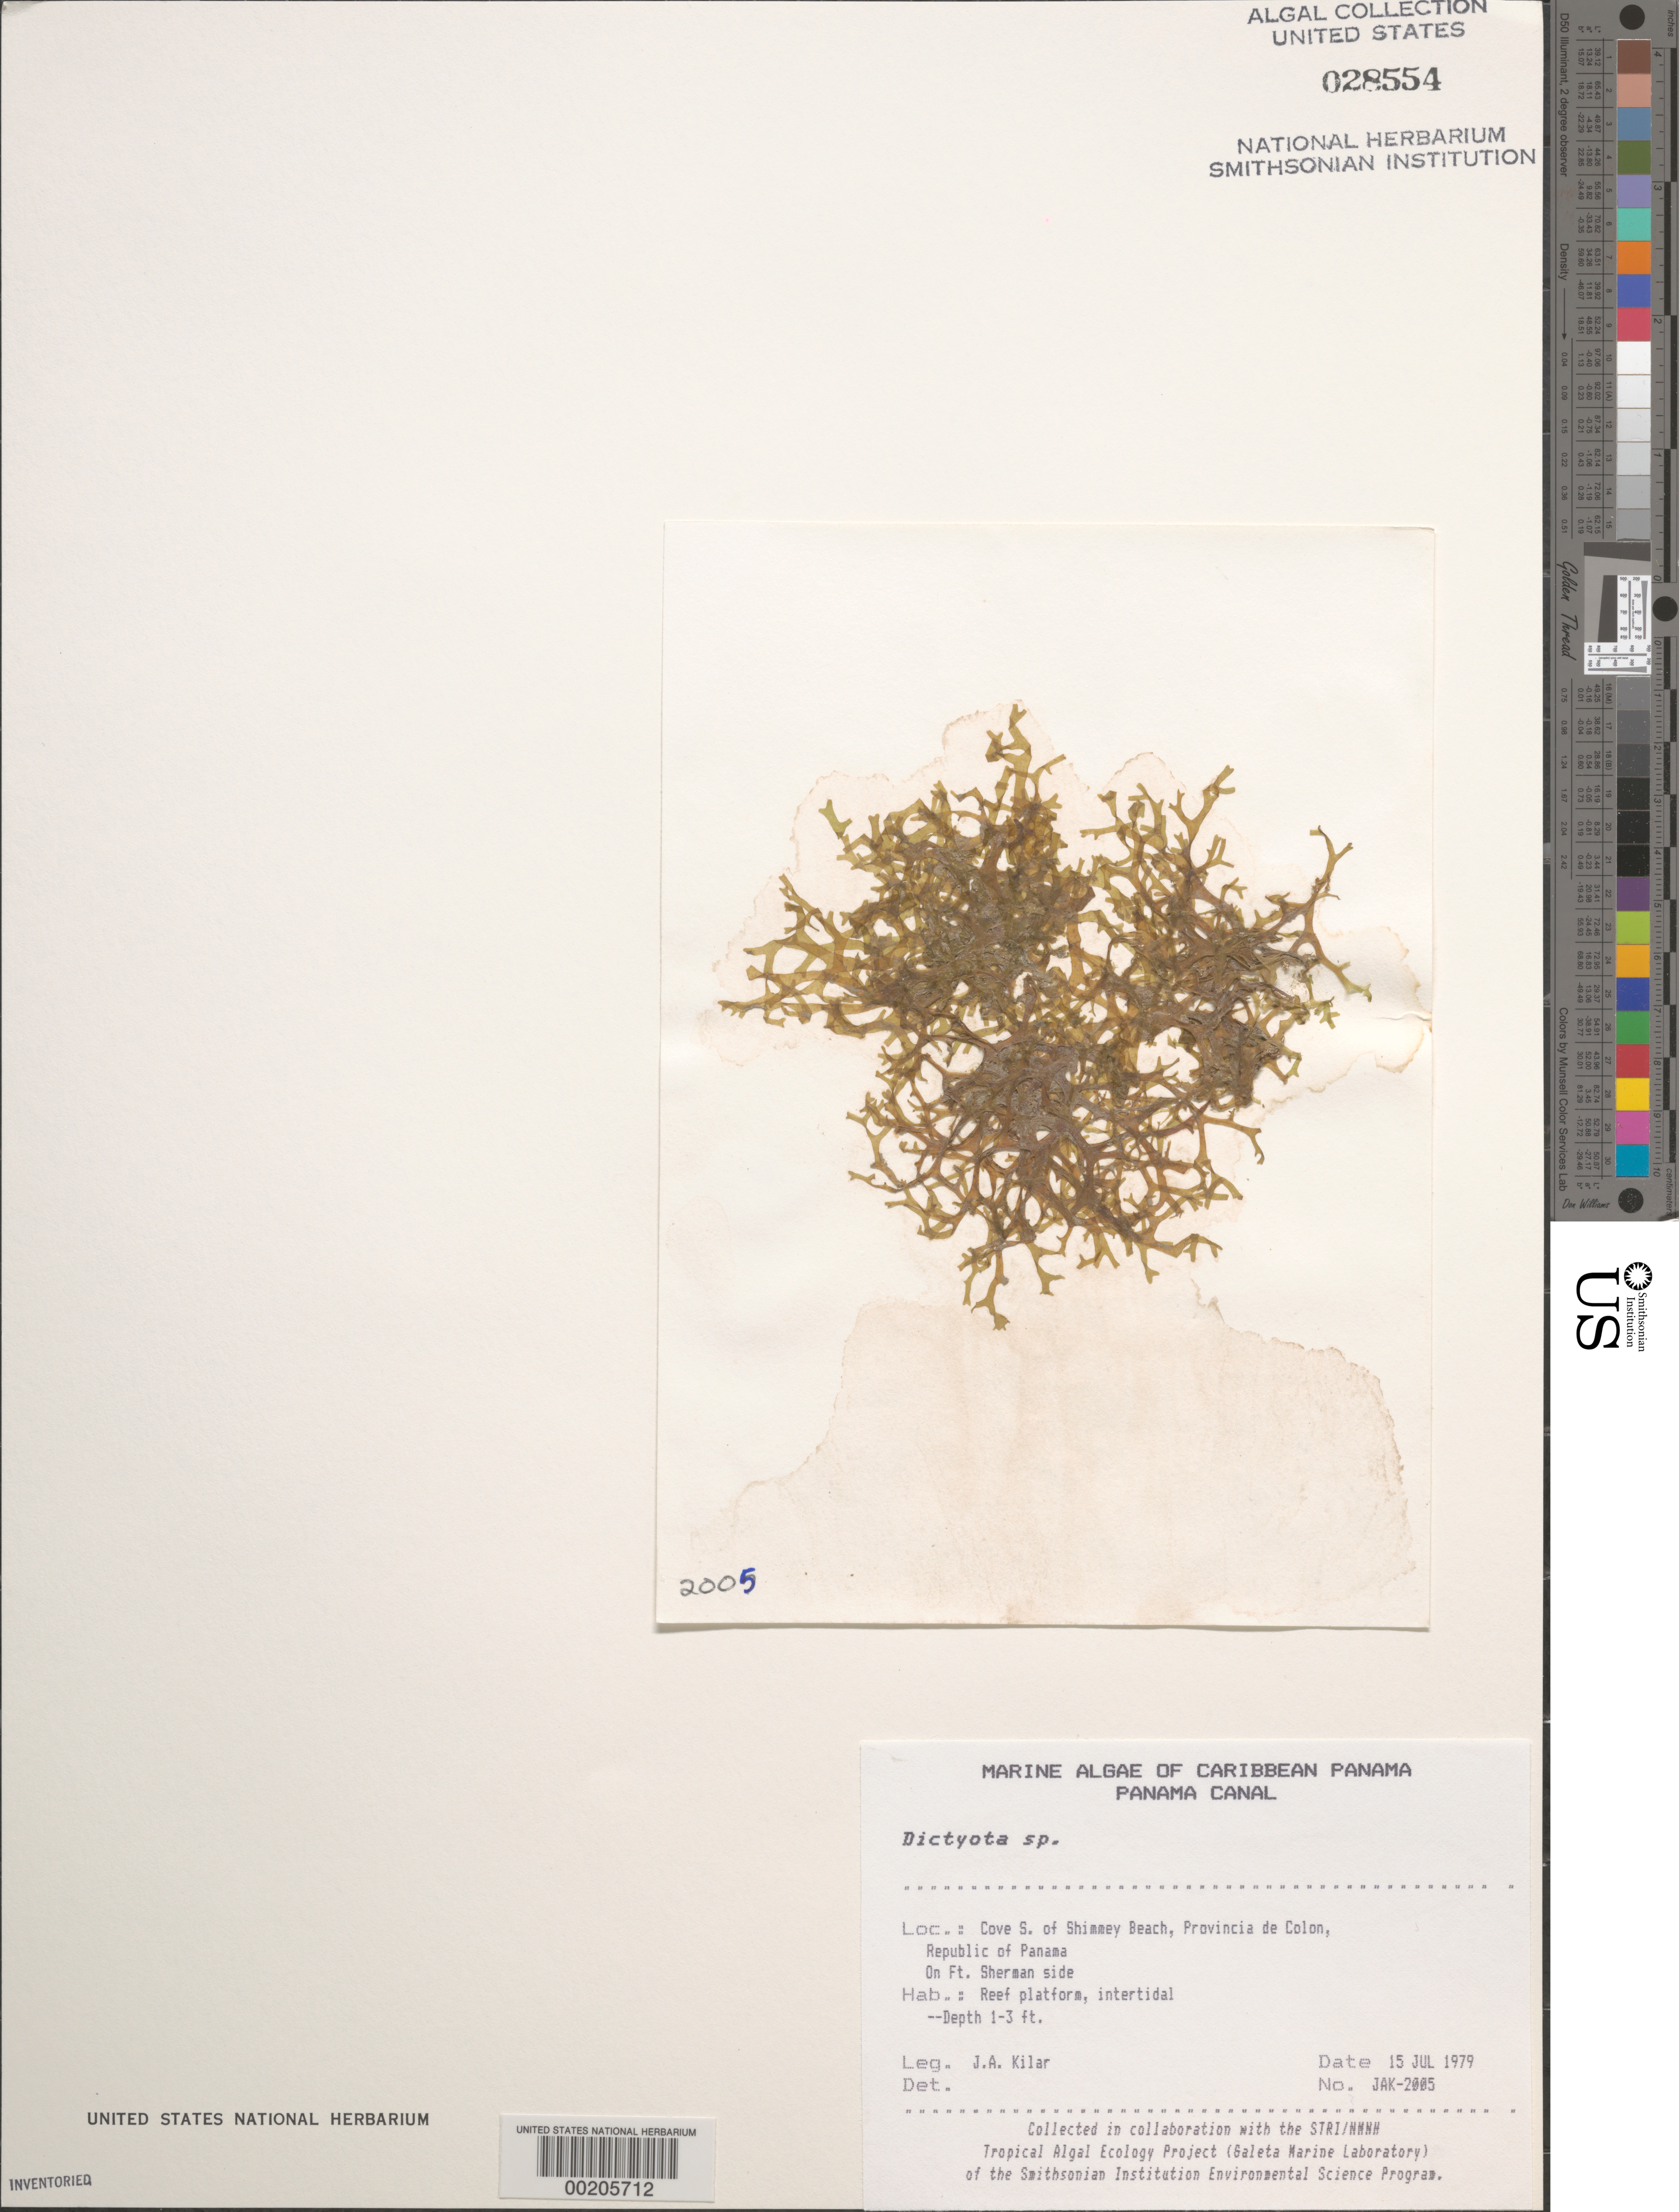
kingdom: Chromista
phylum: Ochrophyta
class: Phaeophyceae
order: Dictyotales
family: Dictyotaceae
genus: Dictyota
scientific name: Dictyota sp.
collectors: J. A. Kilar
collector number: JAK-2005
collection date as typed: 15 Jul 1979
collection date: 1979-07-15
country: Panama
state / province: Colón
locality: Cove south of Shimmey Beach, Fort Sherman side, Panama Canal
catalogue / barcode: US 28554